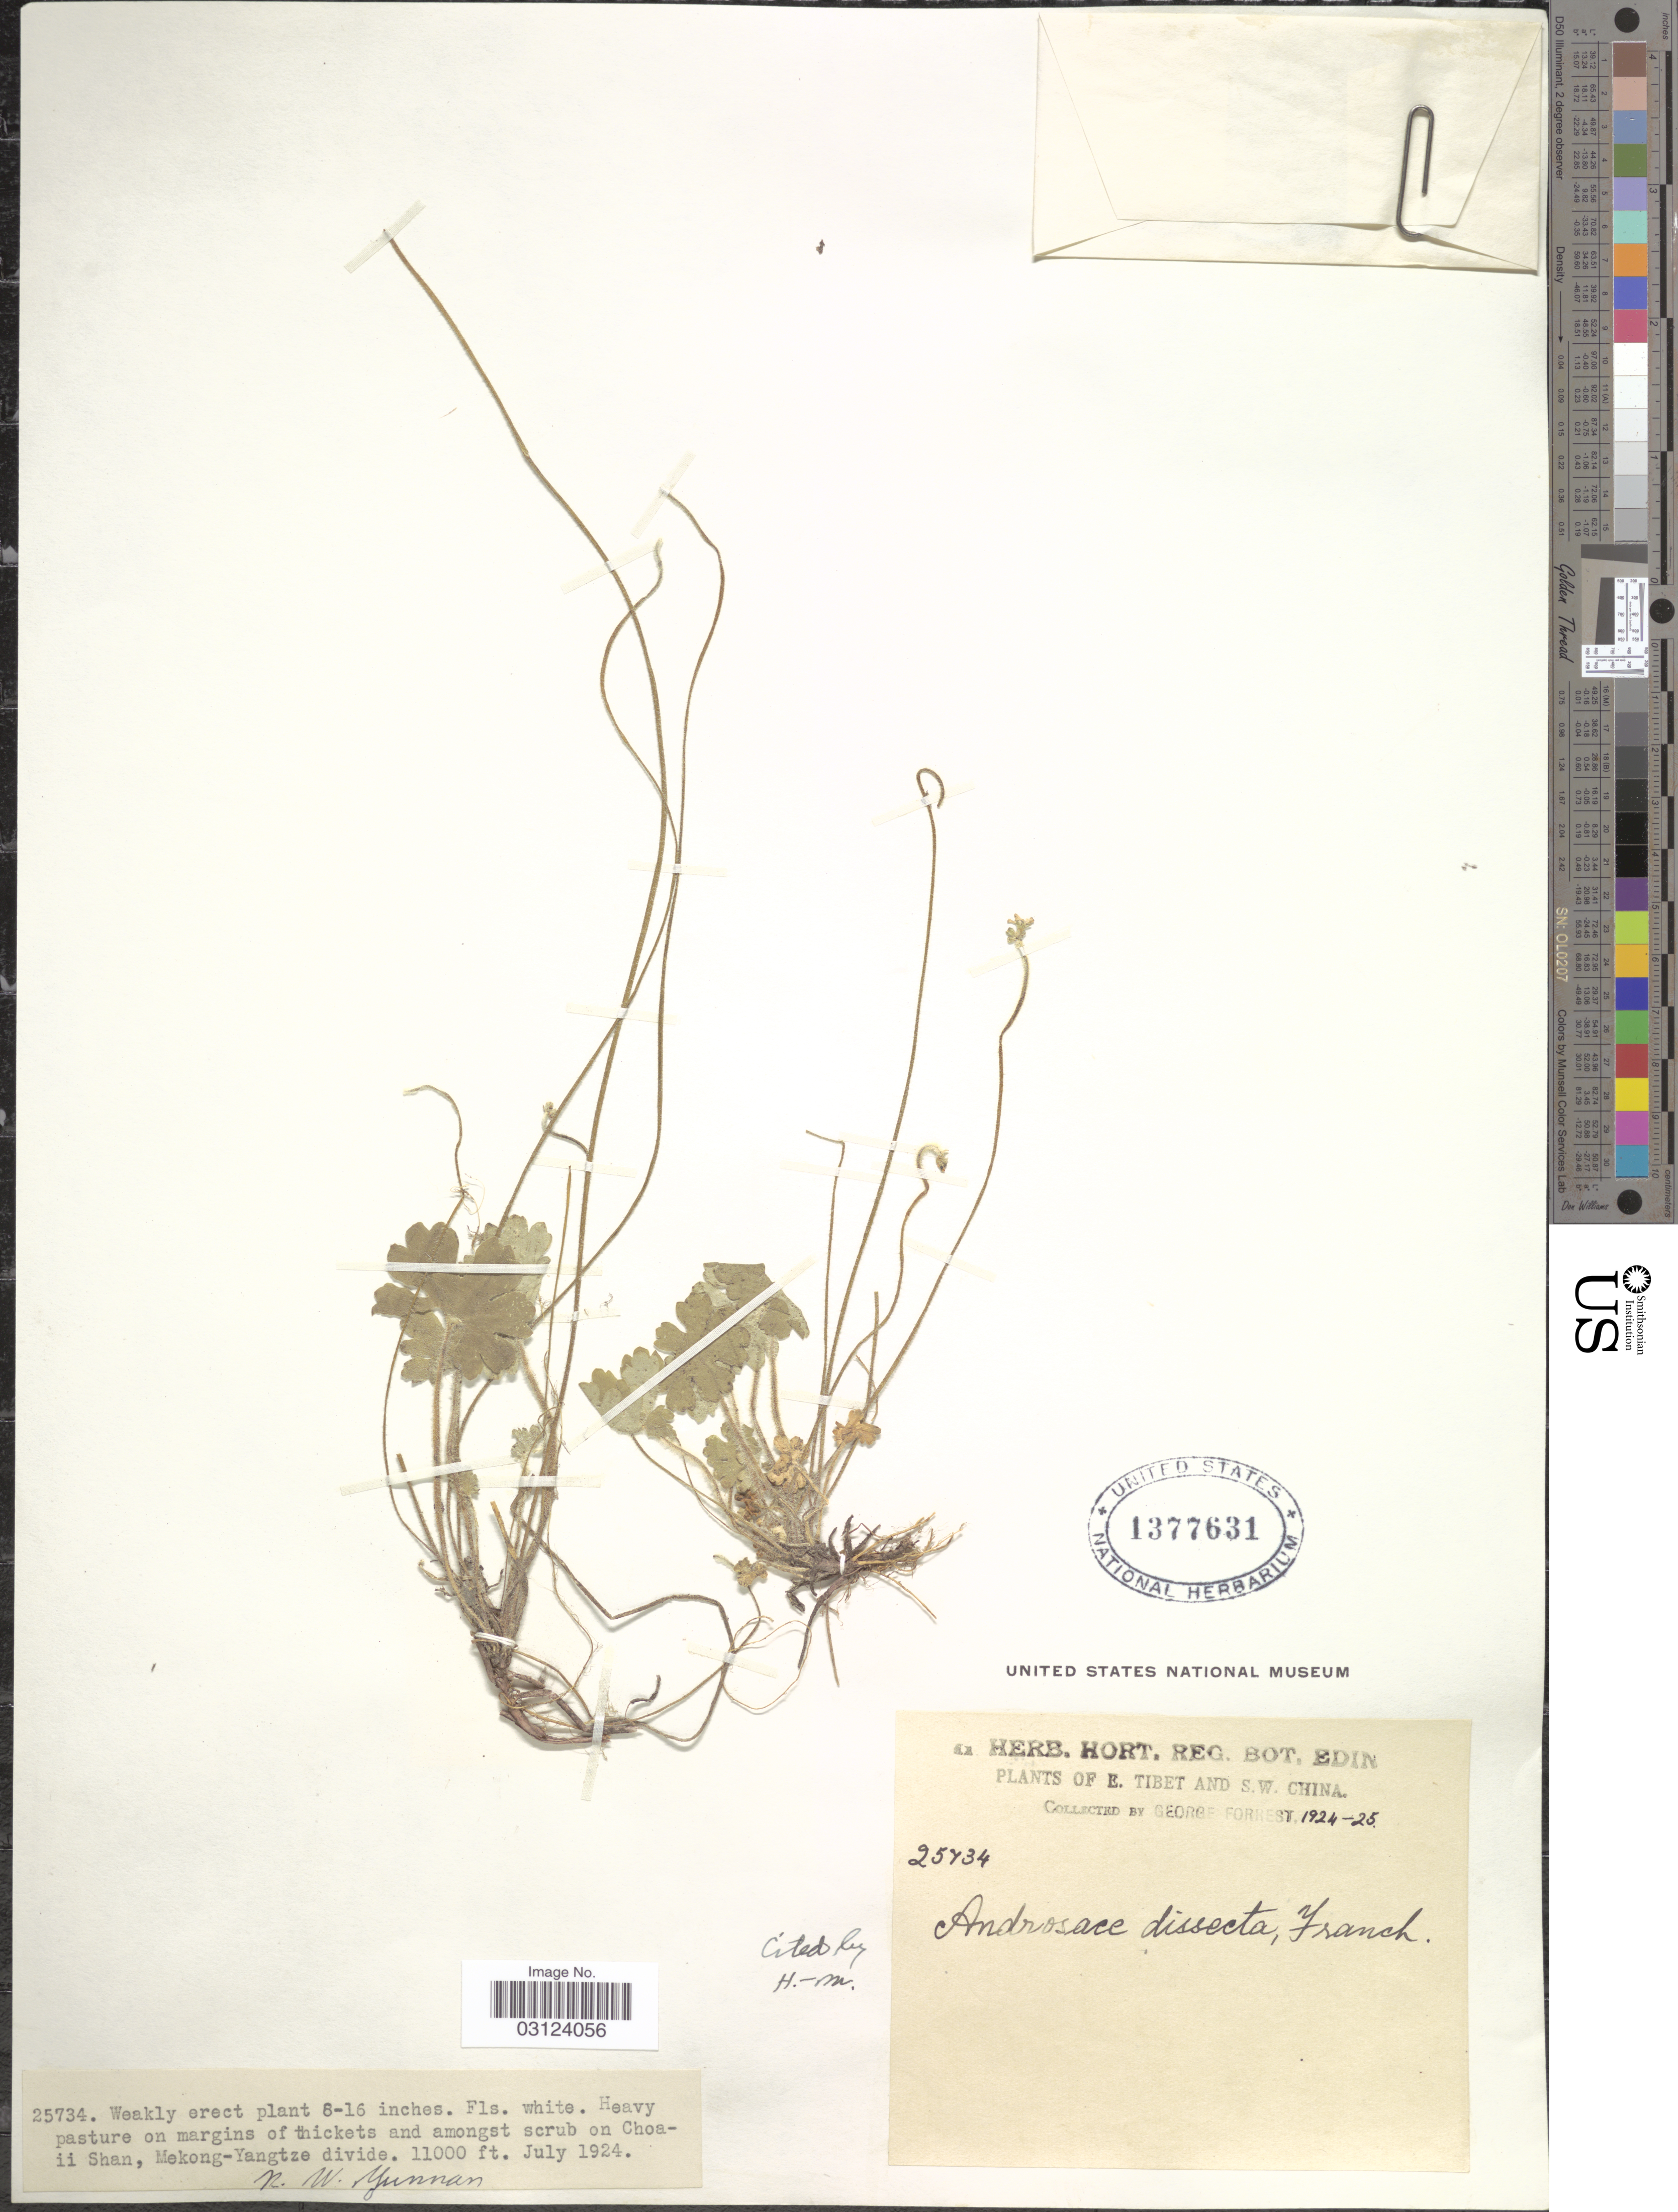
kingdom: Plantae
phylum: Tracheophyta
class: Magnoliopsida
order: Ericales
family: Primulaceae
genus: Androsace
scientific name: Androsace dissecta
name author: (Franch.) Franch.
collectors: G. Forrest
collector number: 25734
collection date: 1924-07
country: China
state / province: Yunnan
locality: S.W. China, Choaii Shan, Mekong-Yangtze divide, N.W. Yunnan.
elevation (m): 3353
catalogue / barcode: US 1377631